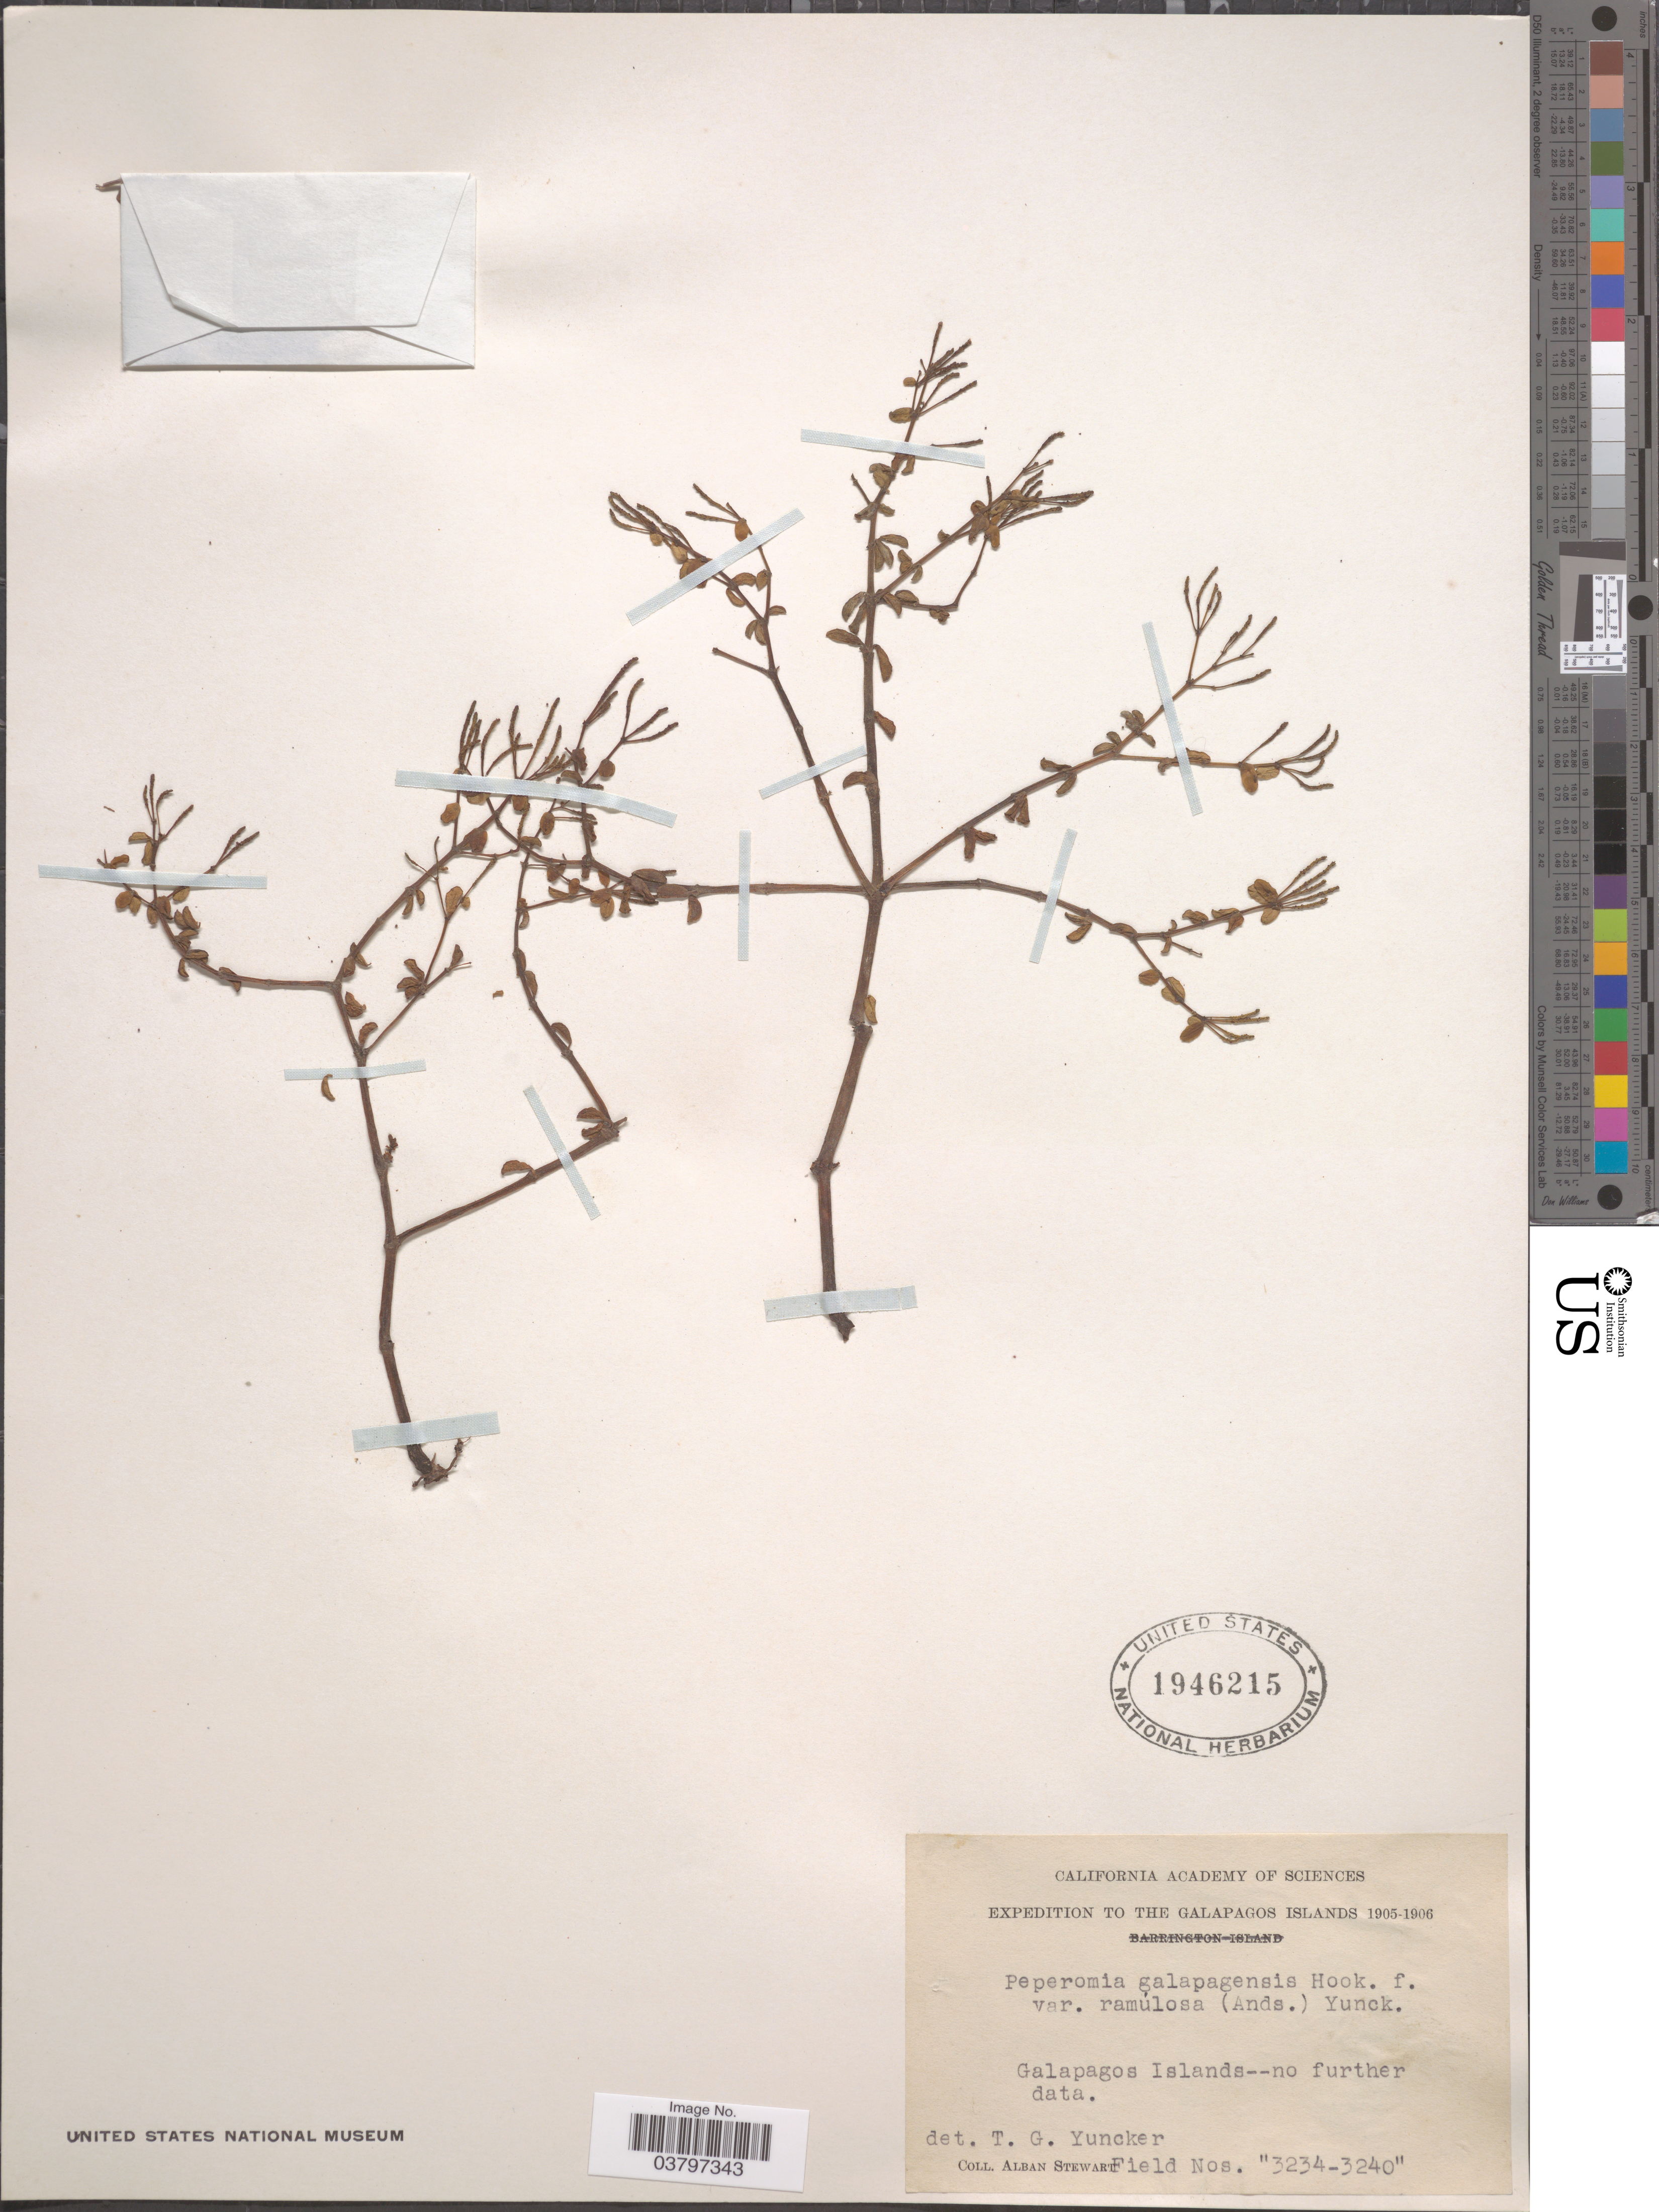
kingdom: Plantae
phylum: Tracheophyta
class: Magnoliopsida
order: Piperales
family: Piperaceae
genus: Peperomia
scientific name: Peperomia galapagensis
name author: Hook. f. ex Miq.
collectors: A. Stewart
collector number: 3234-3240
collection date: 1905/1906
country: Ecuador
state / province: Colón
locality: The Galapagos Islands.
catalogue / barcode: US 1946215